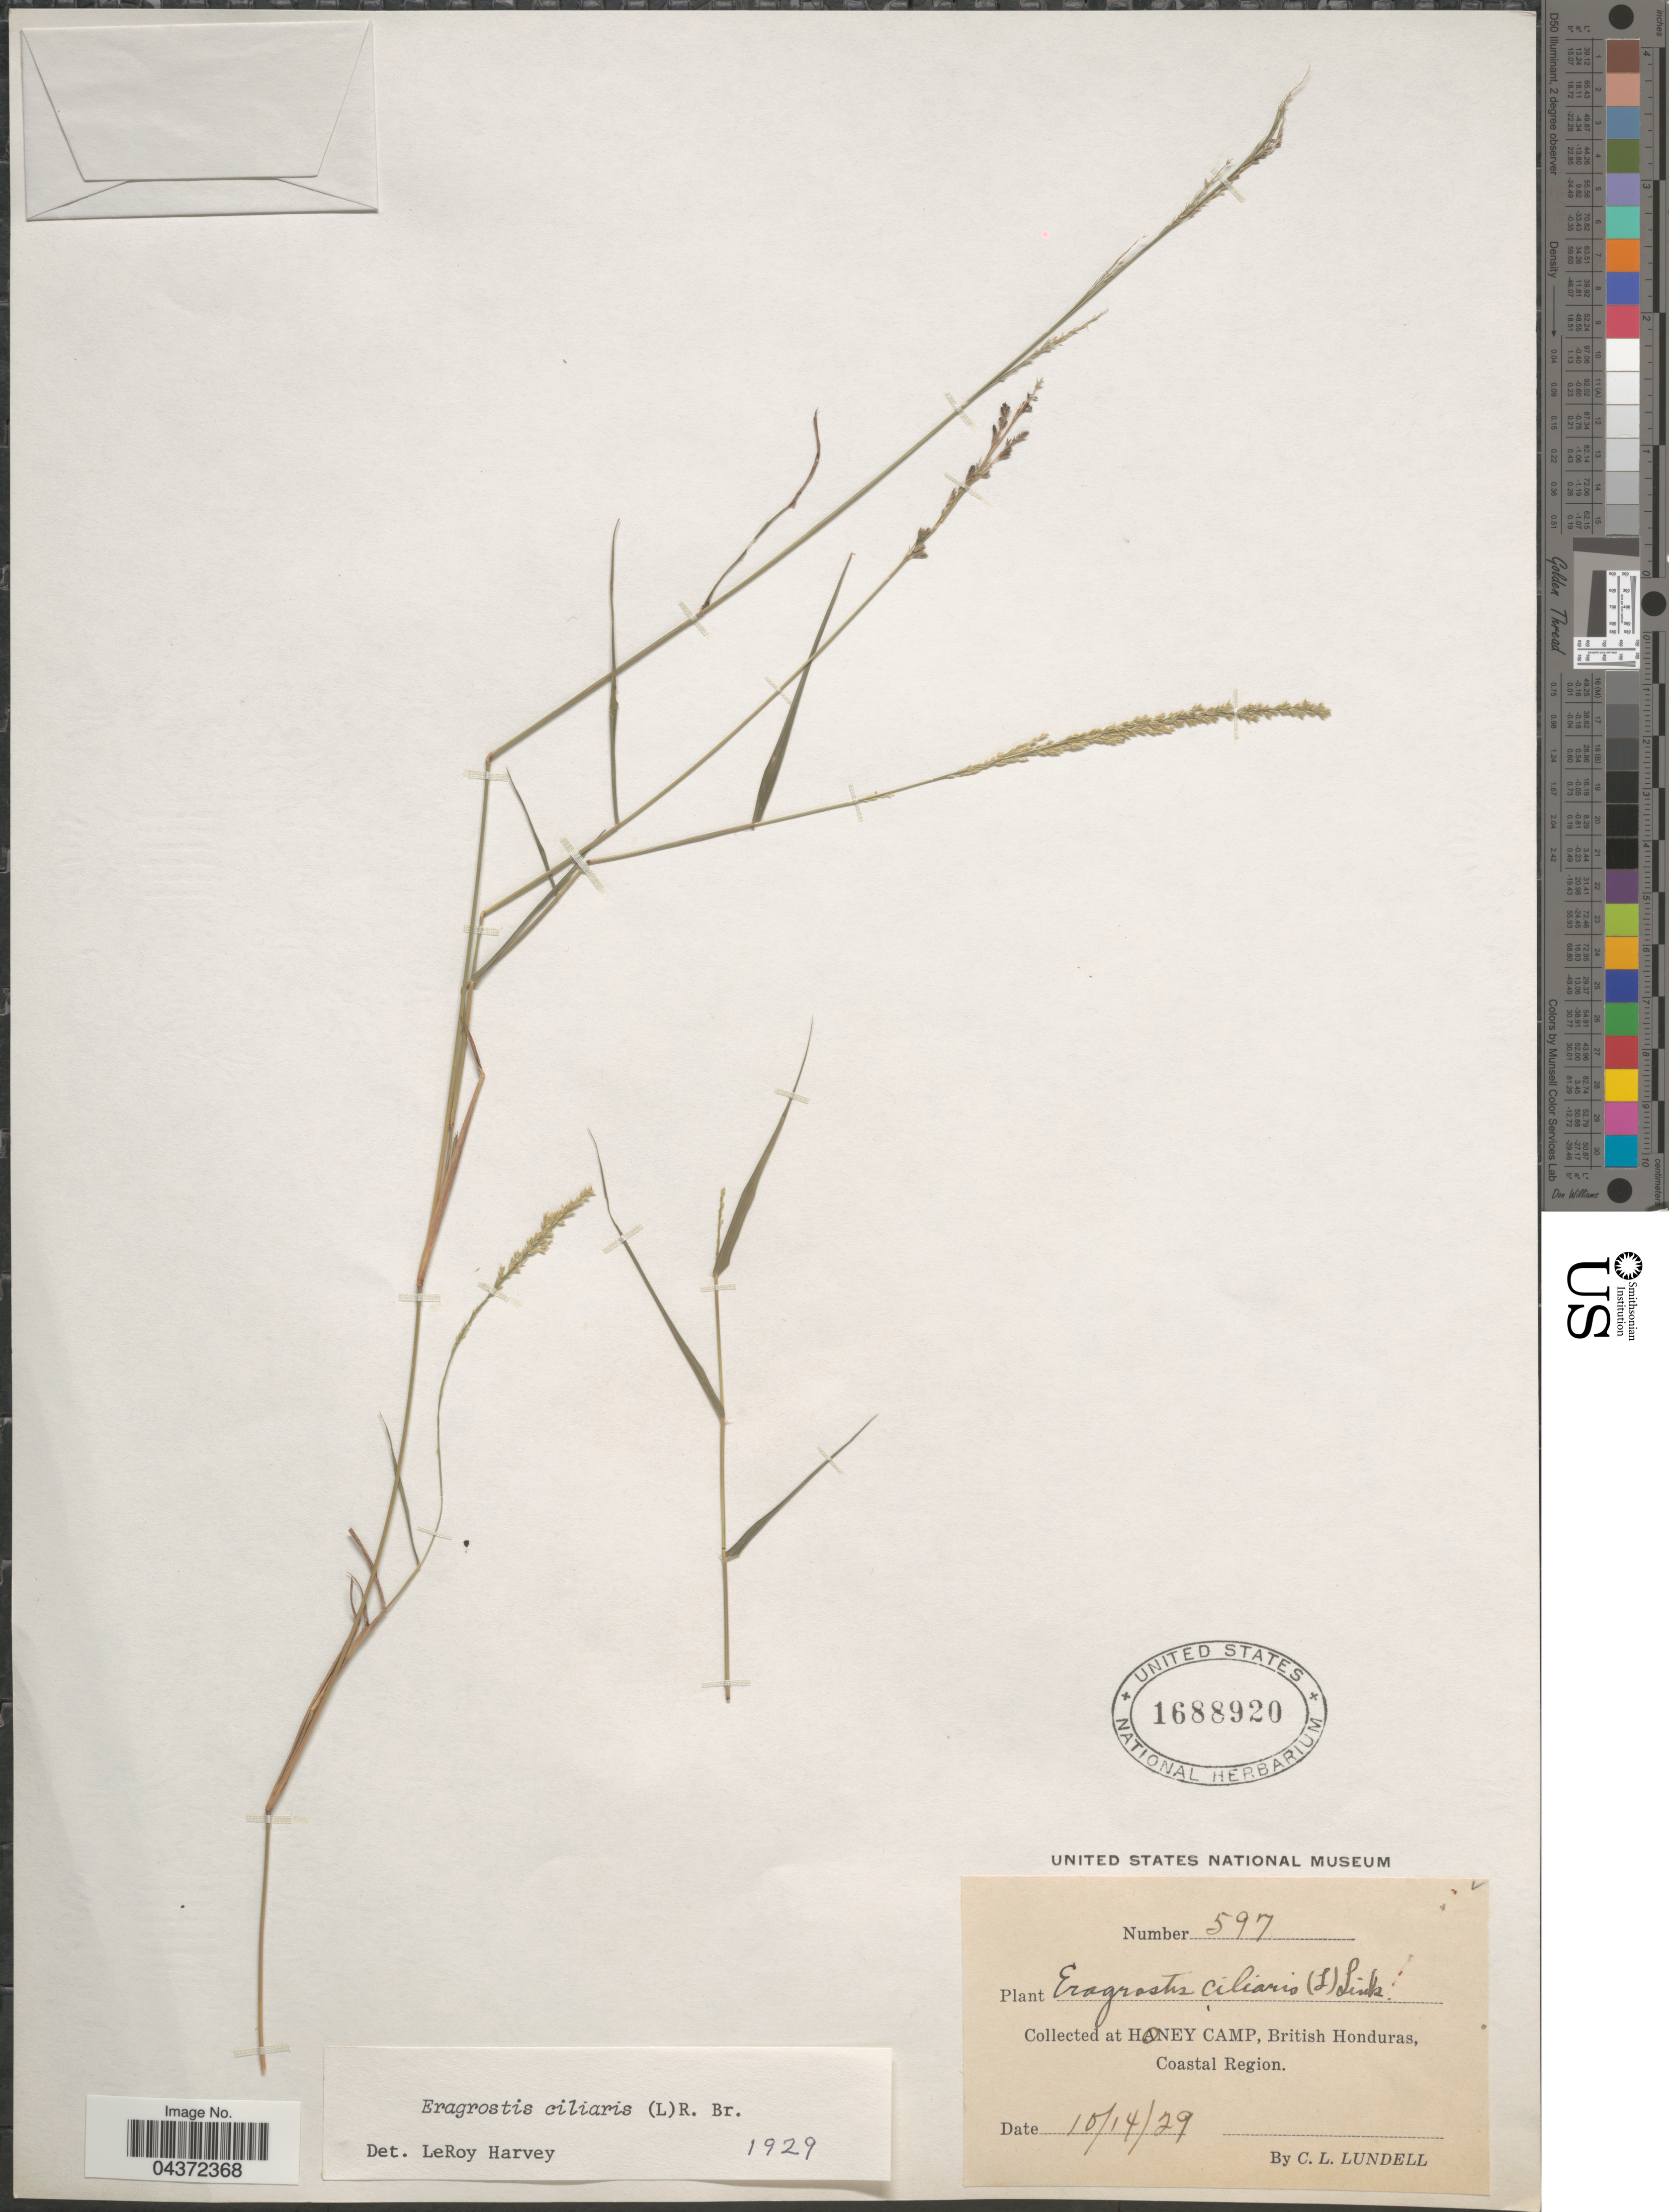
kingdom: Plantae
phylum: Tracheophyta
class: Liliopsida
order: Poales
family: Poaceae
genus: Eragrostis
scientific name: Eragrostis ciliaris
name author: (L.) R. Br.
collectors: C. L. Lundell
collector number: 597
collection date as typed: Transcribed d/m/y: 14/10/29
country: Belize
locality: Honey Camp, British Honduras, Coastal Region.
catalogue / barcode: US 1688920